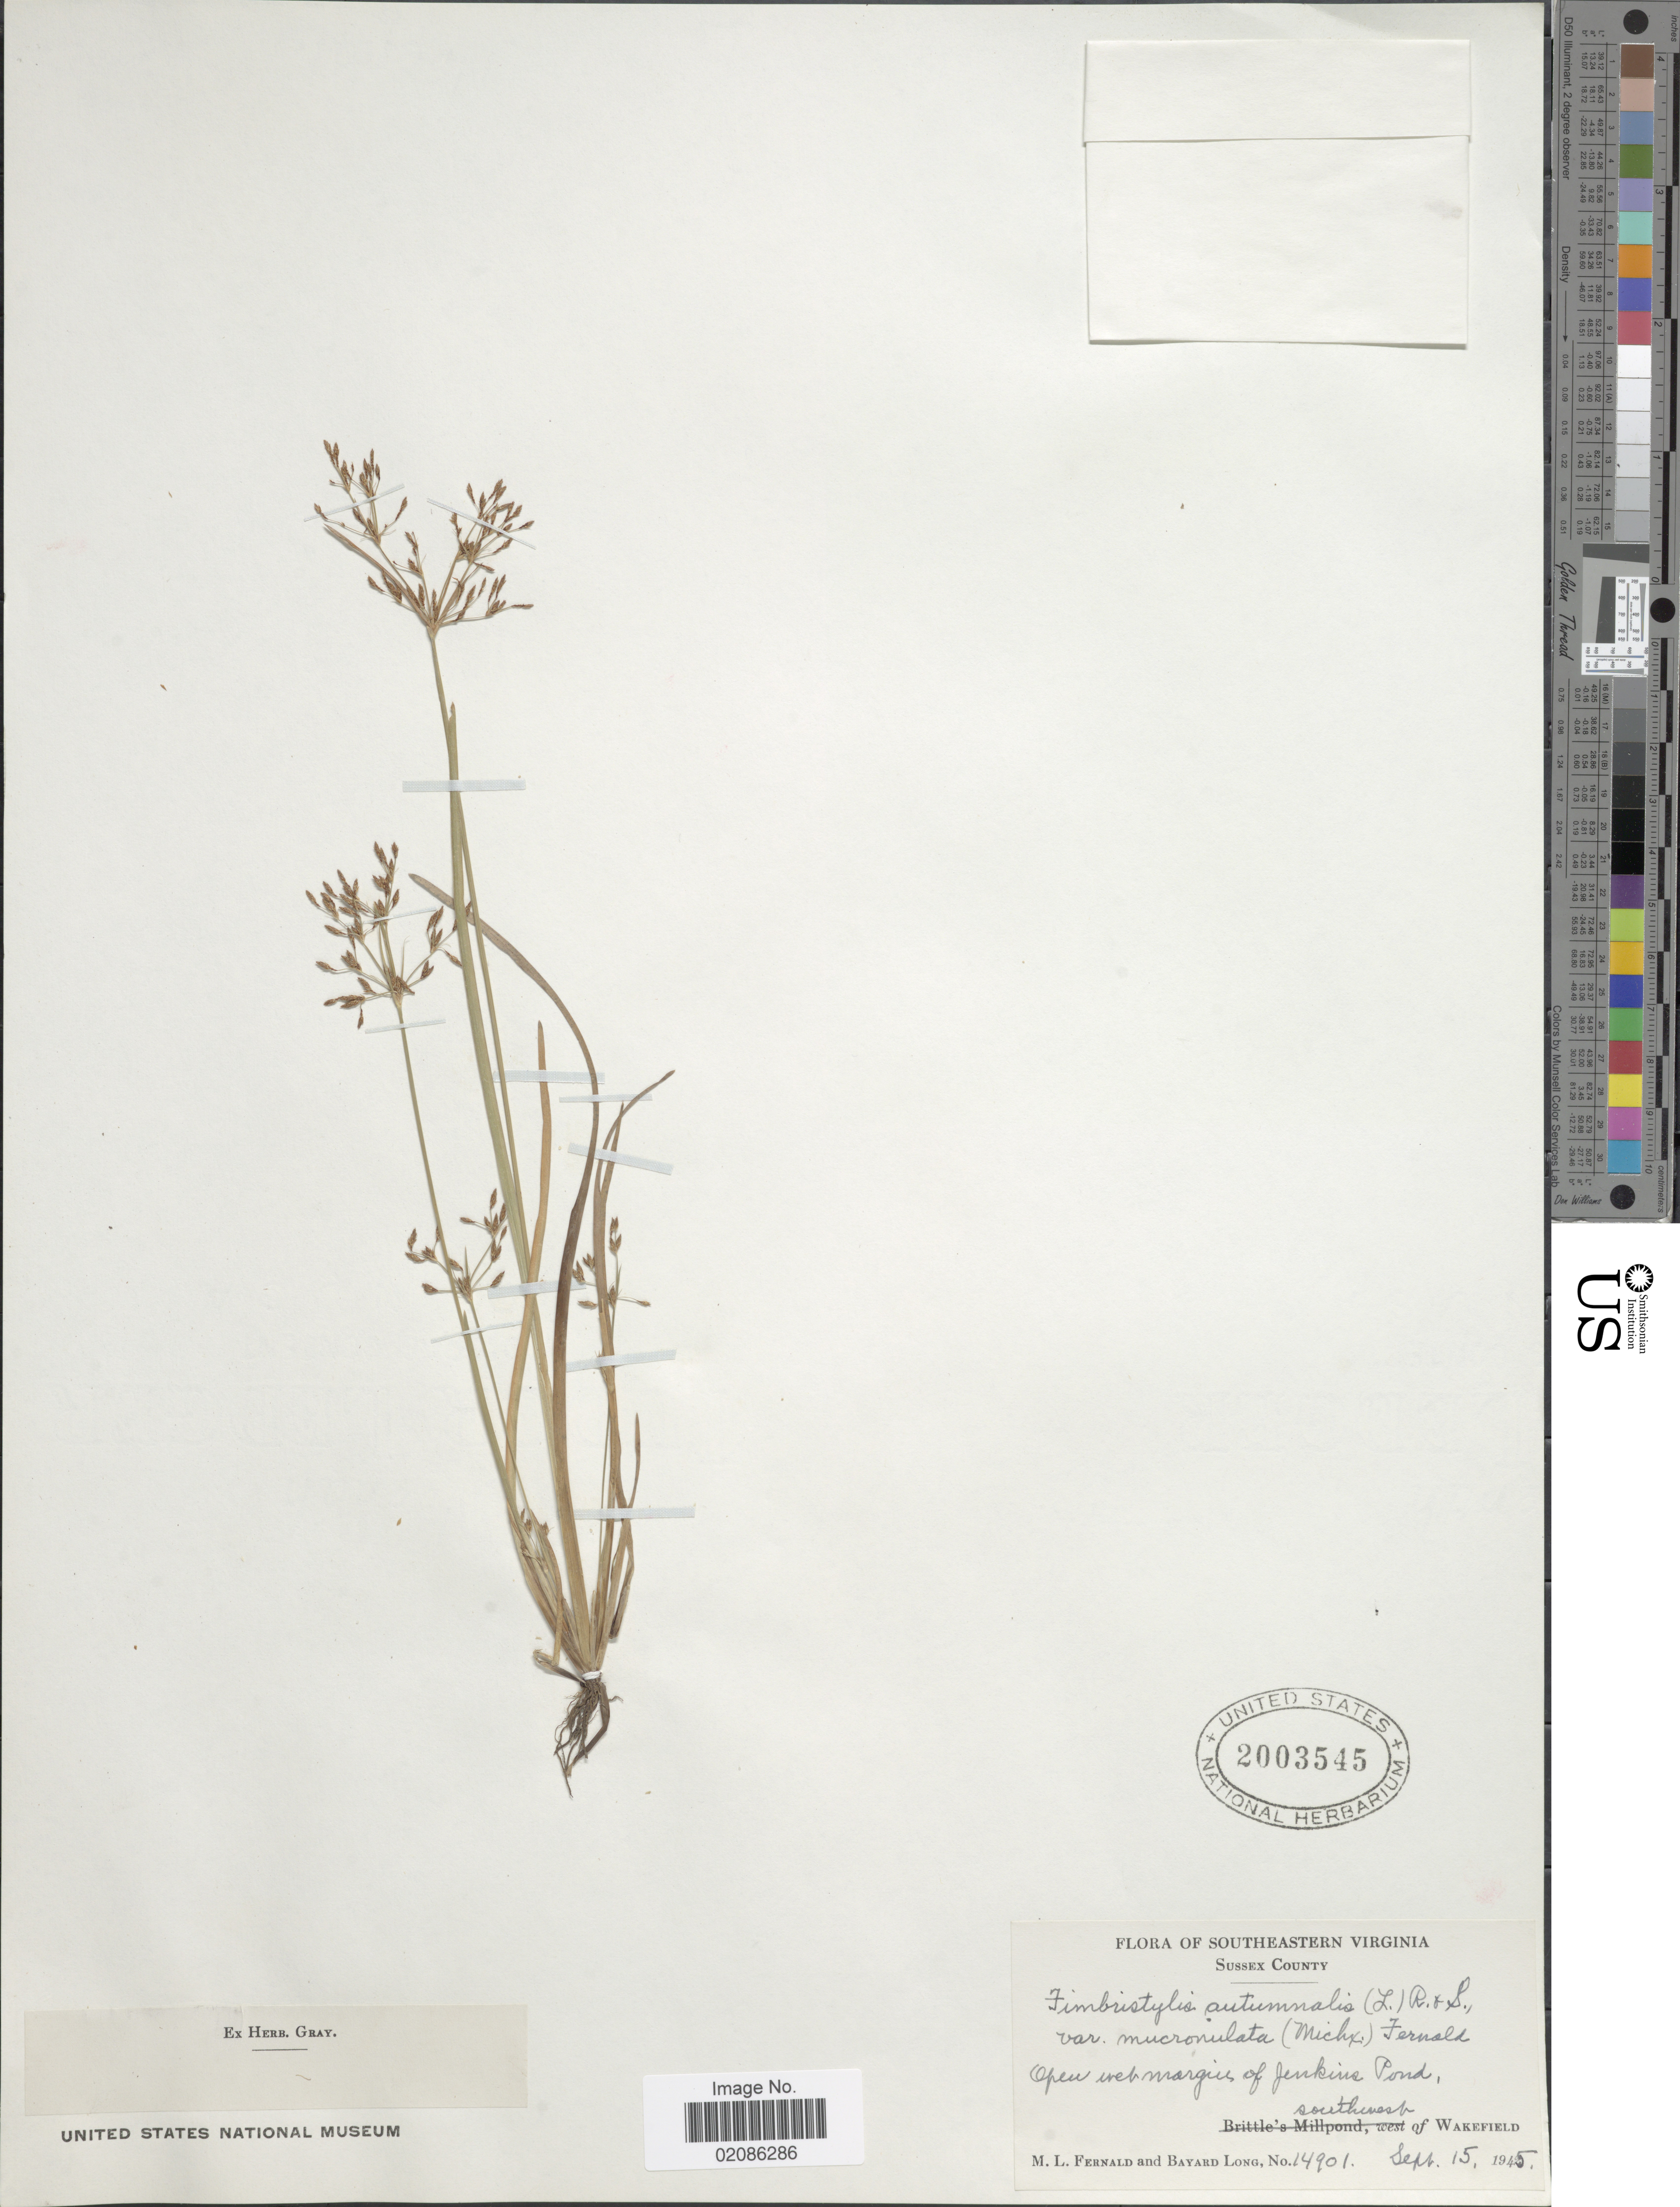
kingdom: Plantae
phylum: Tracheophyta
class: Liliopsida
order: Poales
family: Cyperaceae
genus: Fimbristylis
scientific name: Fimbristylis autumnalis (L.) Roem. & Schult.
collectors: M. L. Fernald & B. Long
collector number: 14901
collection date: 1945-09-15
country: United States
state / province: Virginia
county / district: Sussex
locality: Southeastern Virginia, Sussex County, open wet margin of Jenkins Pond, southwest of Wakefield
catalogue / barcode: US 2003545